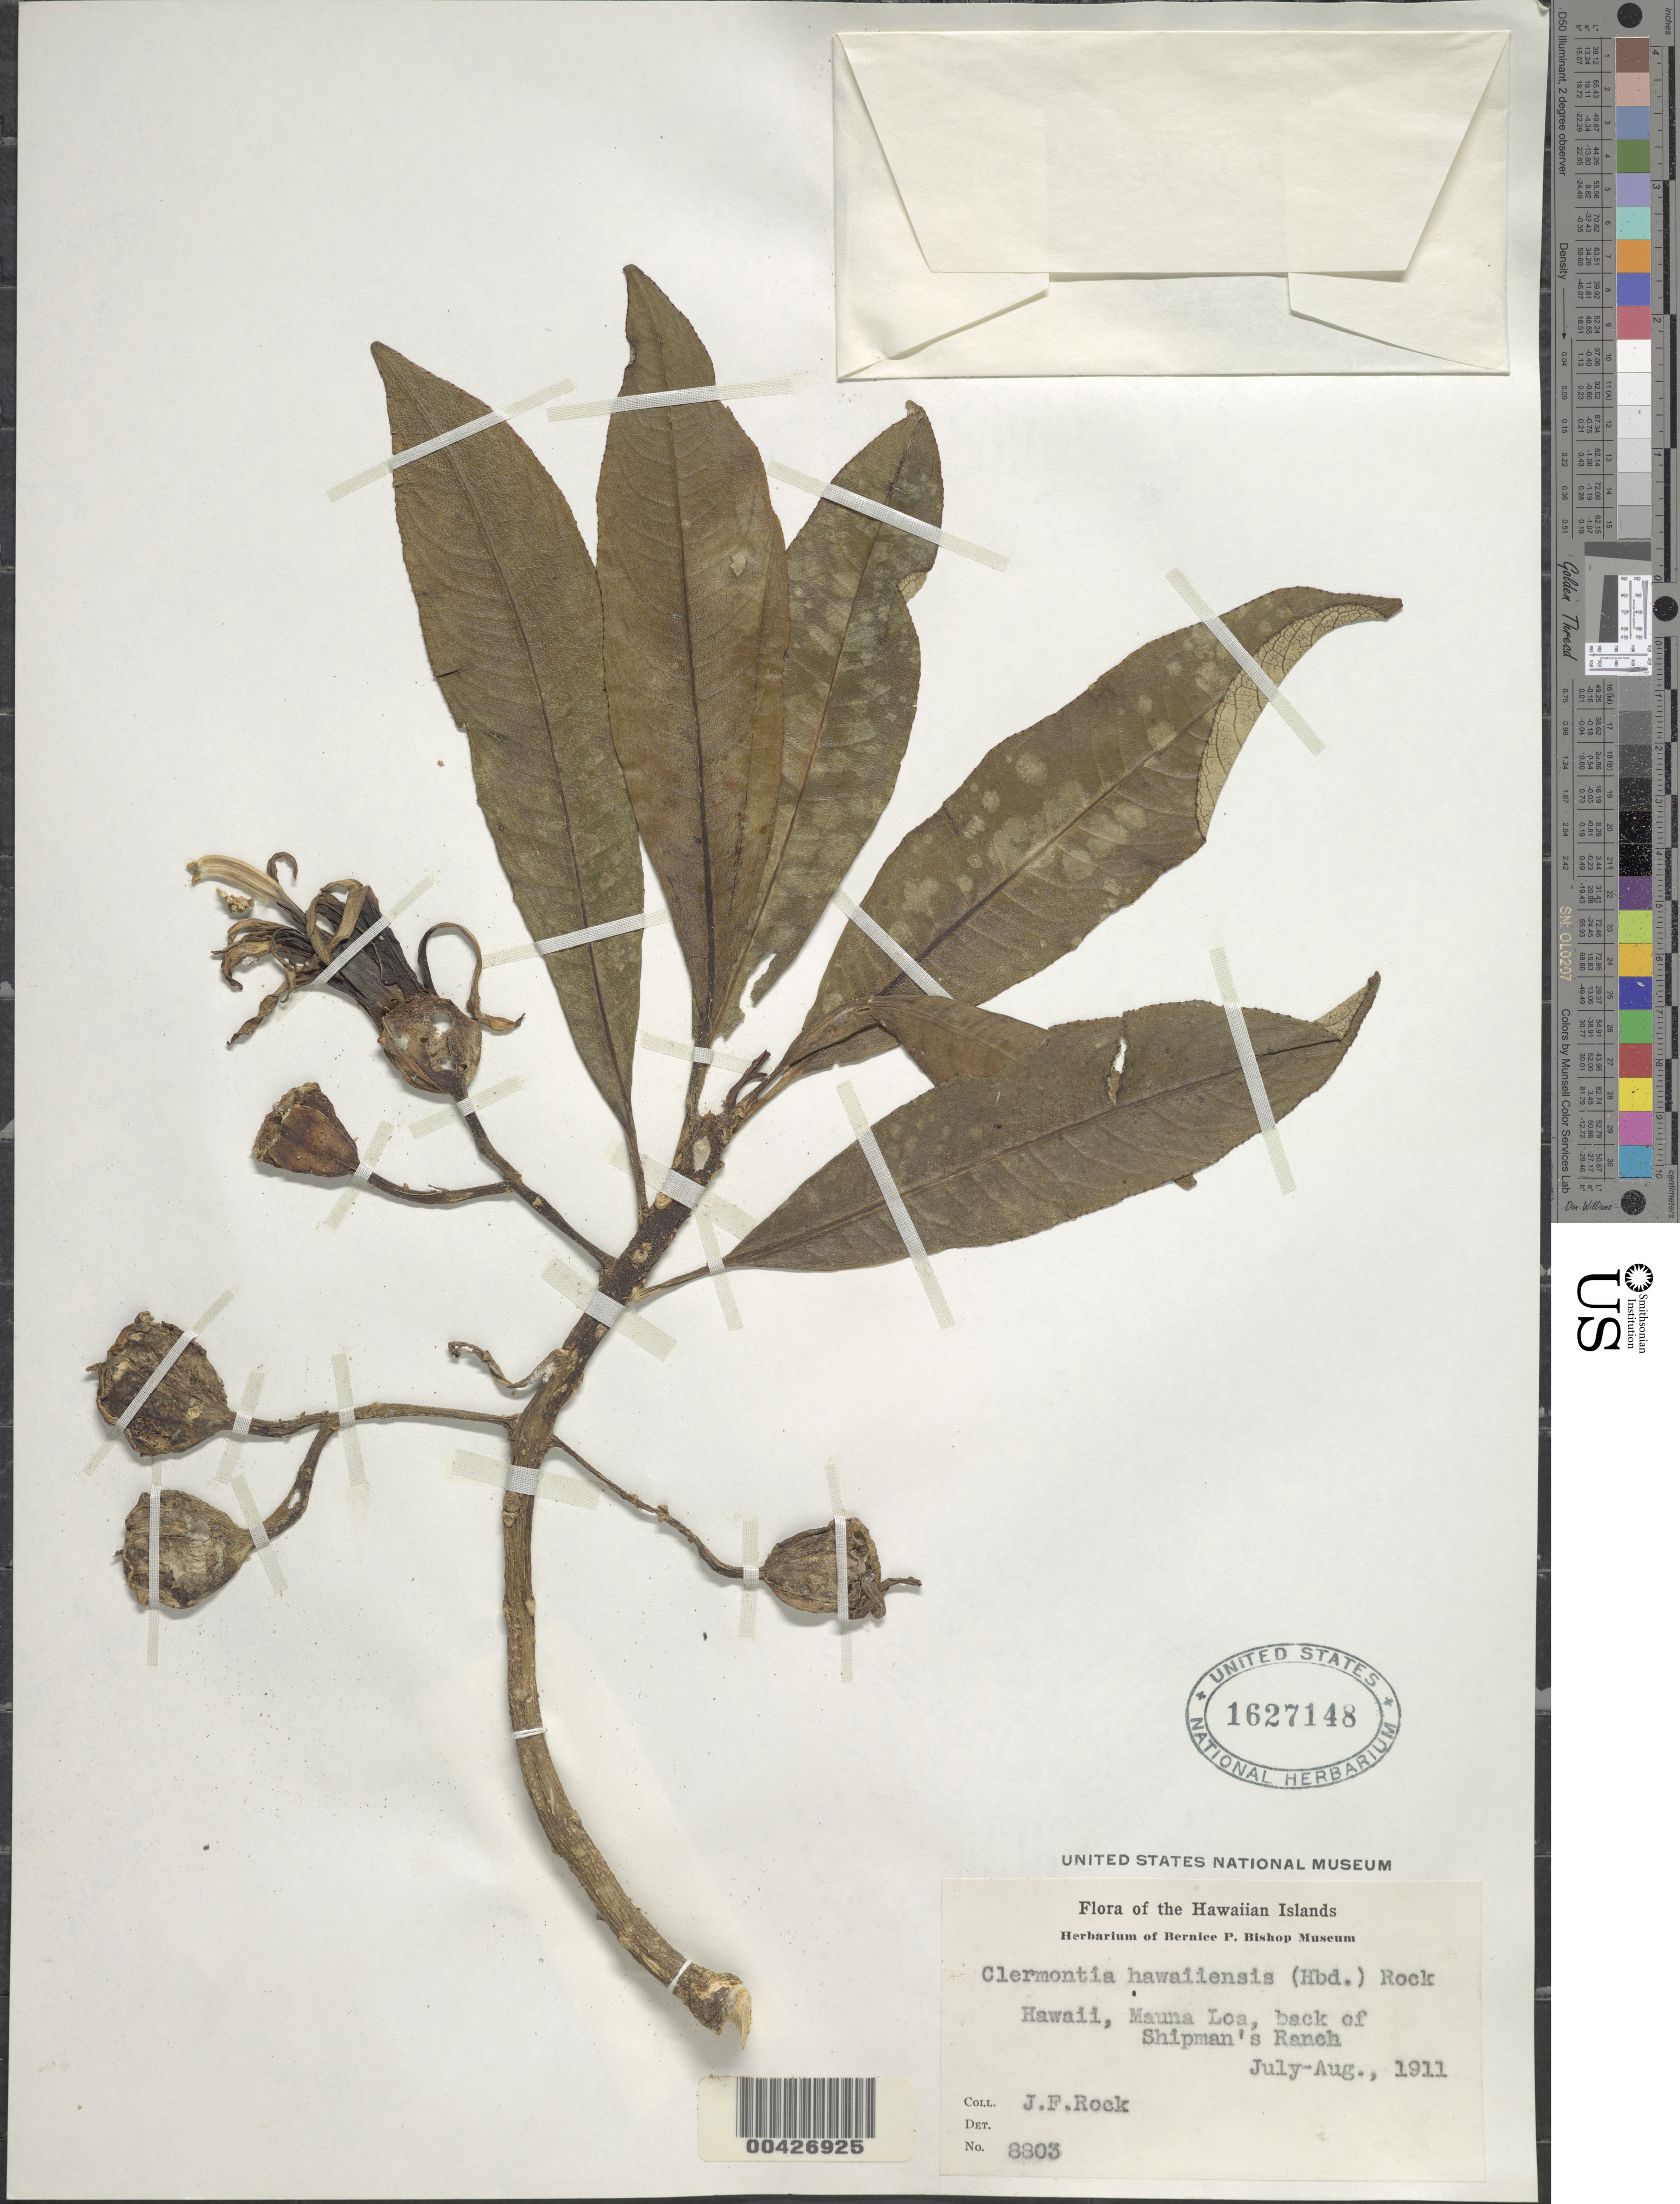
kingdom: Plantae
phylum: Tracheophyta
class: Magnoliopsida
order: Asterales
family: Campanulaceae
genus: Clermontia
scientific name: Clermontia hawaiiensis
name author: (Hillebr.) Rock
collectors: J. F. Rock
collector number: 8803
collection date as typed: Jul 1911 to Aug 1911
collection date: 1911-07/1911-08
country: United States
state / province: Hawaii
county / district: Hawaii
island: Hawaii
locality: back of Shipman's Ranch, Mauna Loa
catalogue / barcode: US 1627148